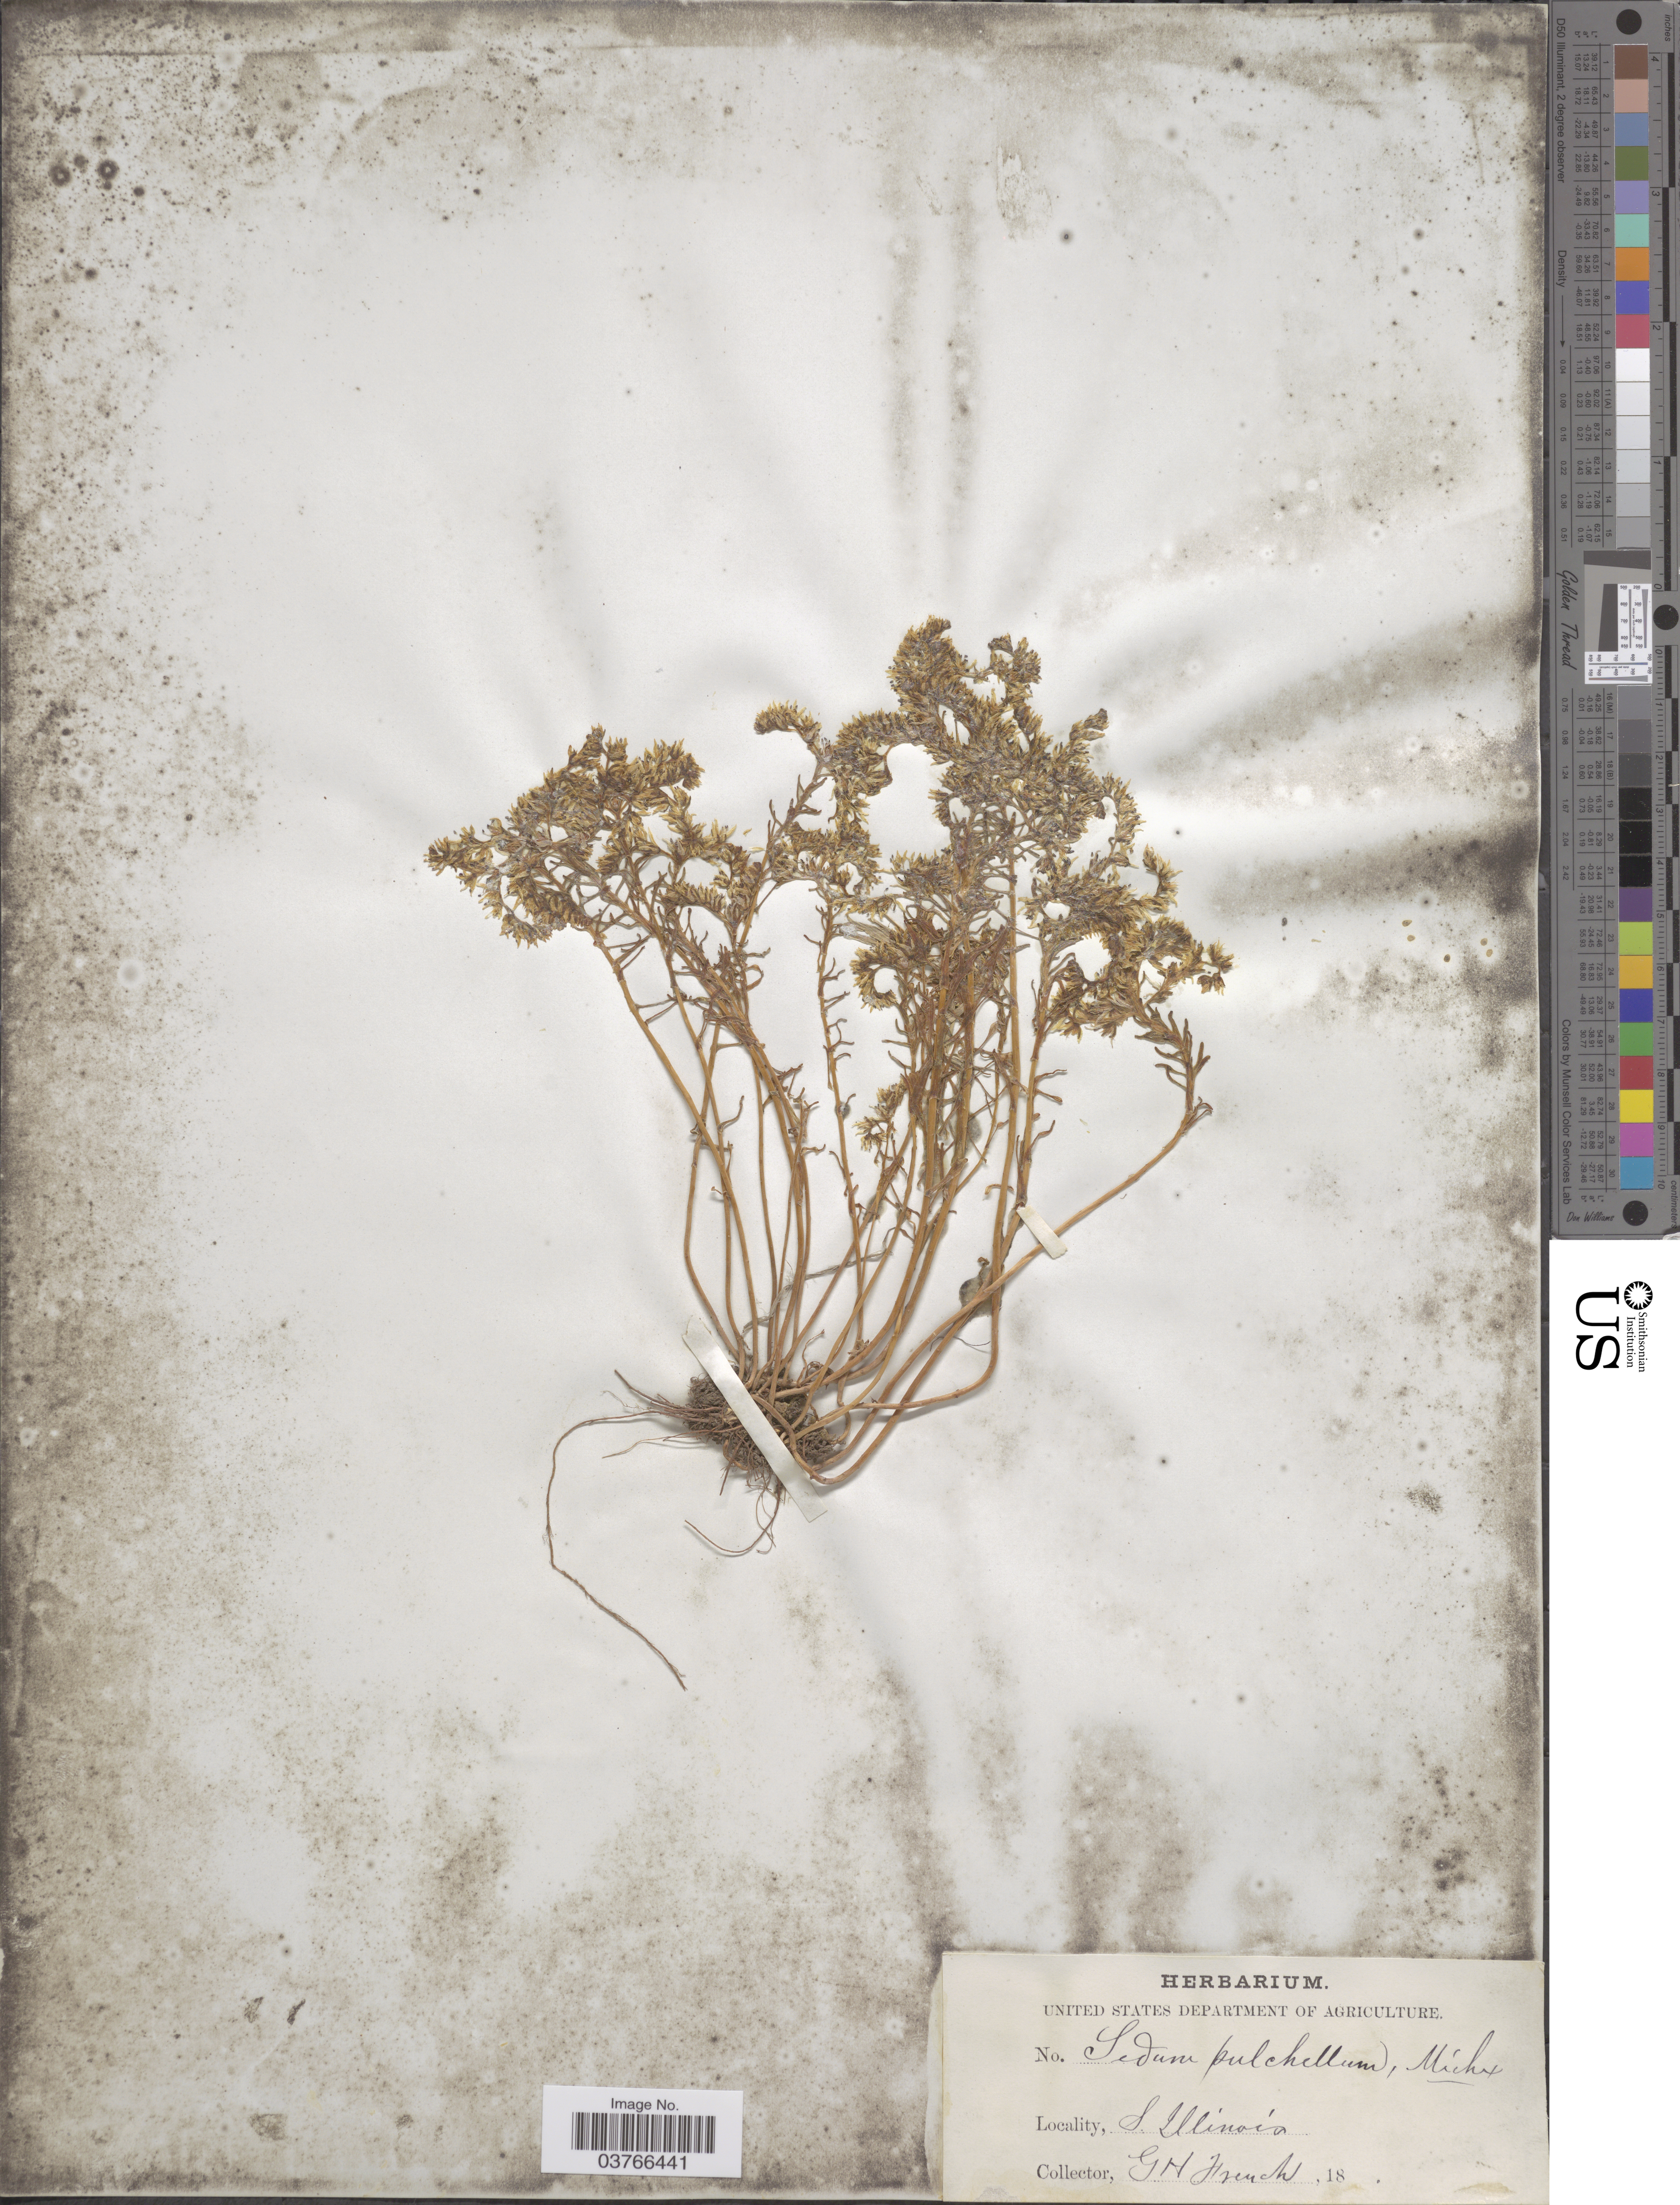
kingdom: Plantae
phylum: Tracheophyta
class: Magnoliopsida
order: Saxifragales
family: Crassulaceae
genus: Sedum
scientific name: Sedum pulchellum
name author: Michx.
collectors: G. H. French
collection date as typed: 18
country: United States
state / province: Illinois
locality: S. Illinois.